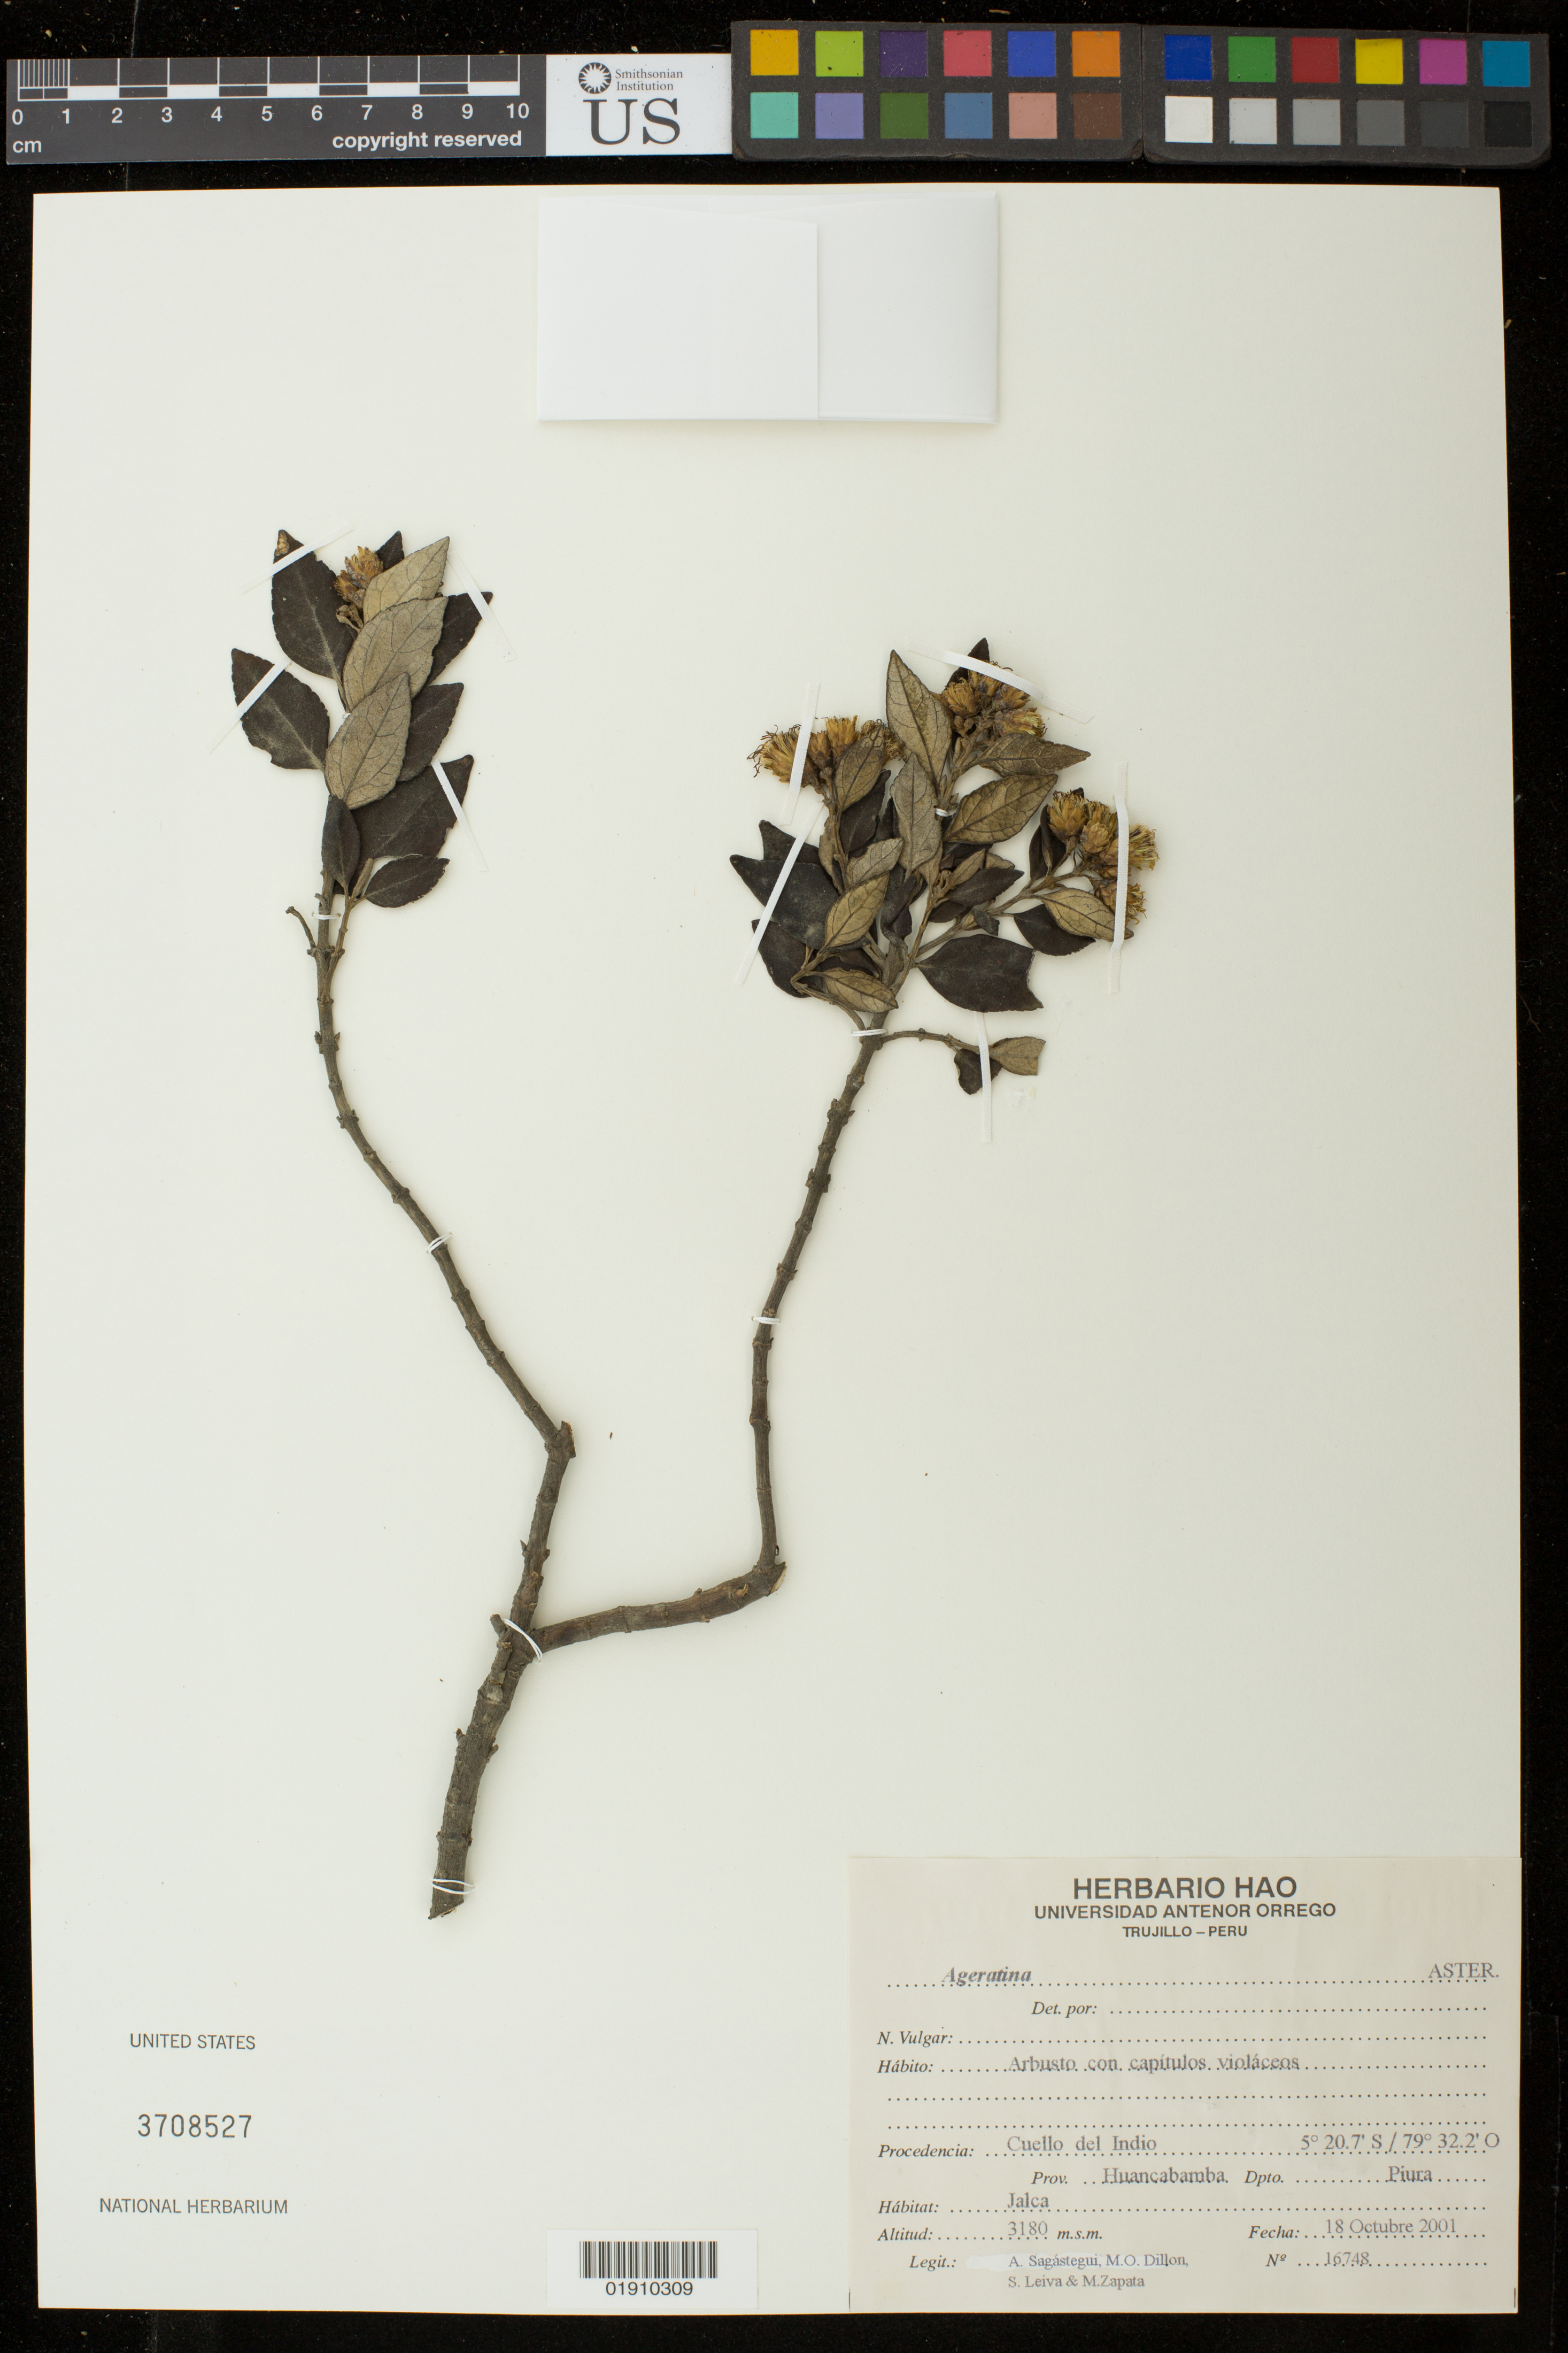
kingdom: Plantae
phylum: Tracheophyta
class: Magnoliopsida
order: Asterales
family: Asteraceae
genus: Ageratina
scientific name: Ageratina sp.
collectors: A. Sagástegui A., M. O. Dillon, S. Leiva & M. Zapata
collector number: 16748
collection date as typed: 18 Octubre 2001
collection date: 2001-10-18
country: Peru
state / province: Piura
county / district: Huancabamba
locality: Cuello del Indio, Huancabamba, Piura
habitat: Jalca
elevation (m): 3180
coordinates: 5 20.7 S, 79 32.2 O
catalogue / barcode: US 3708527